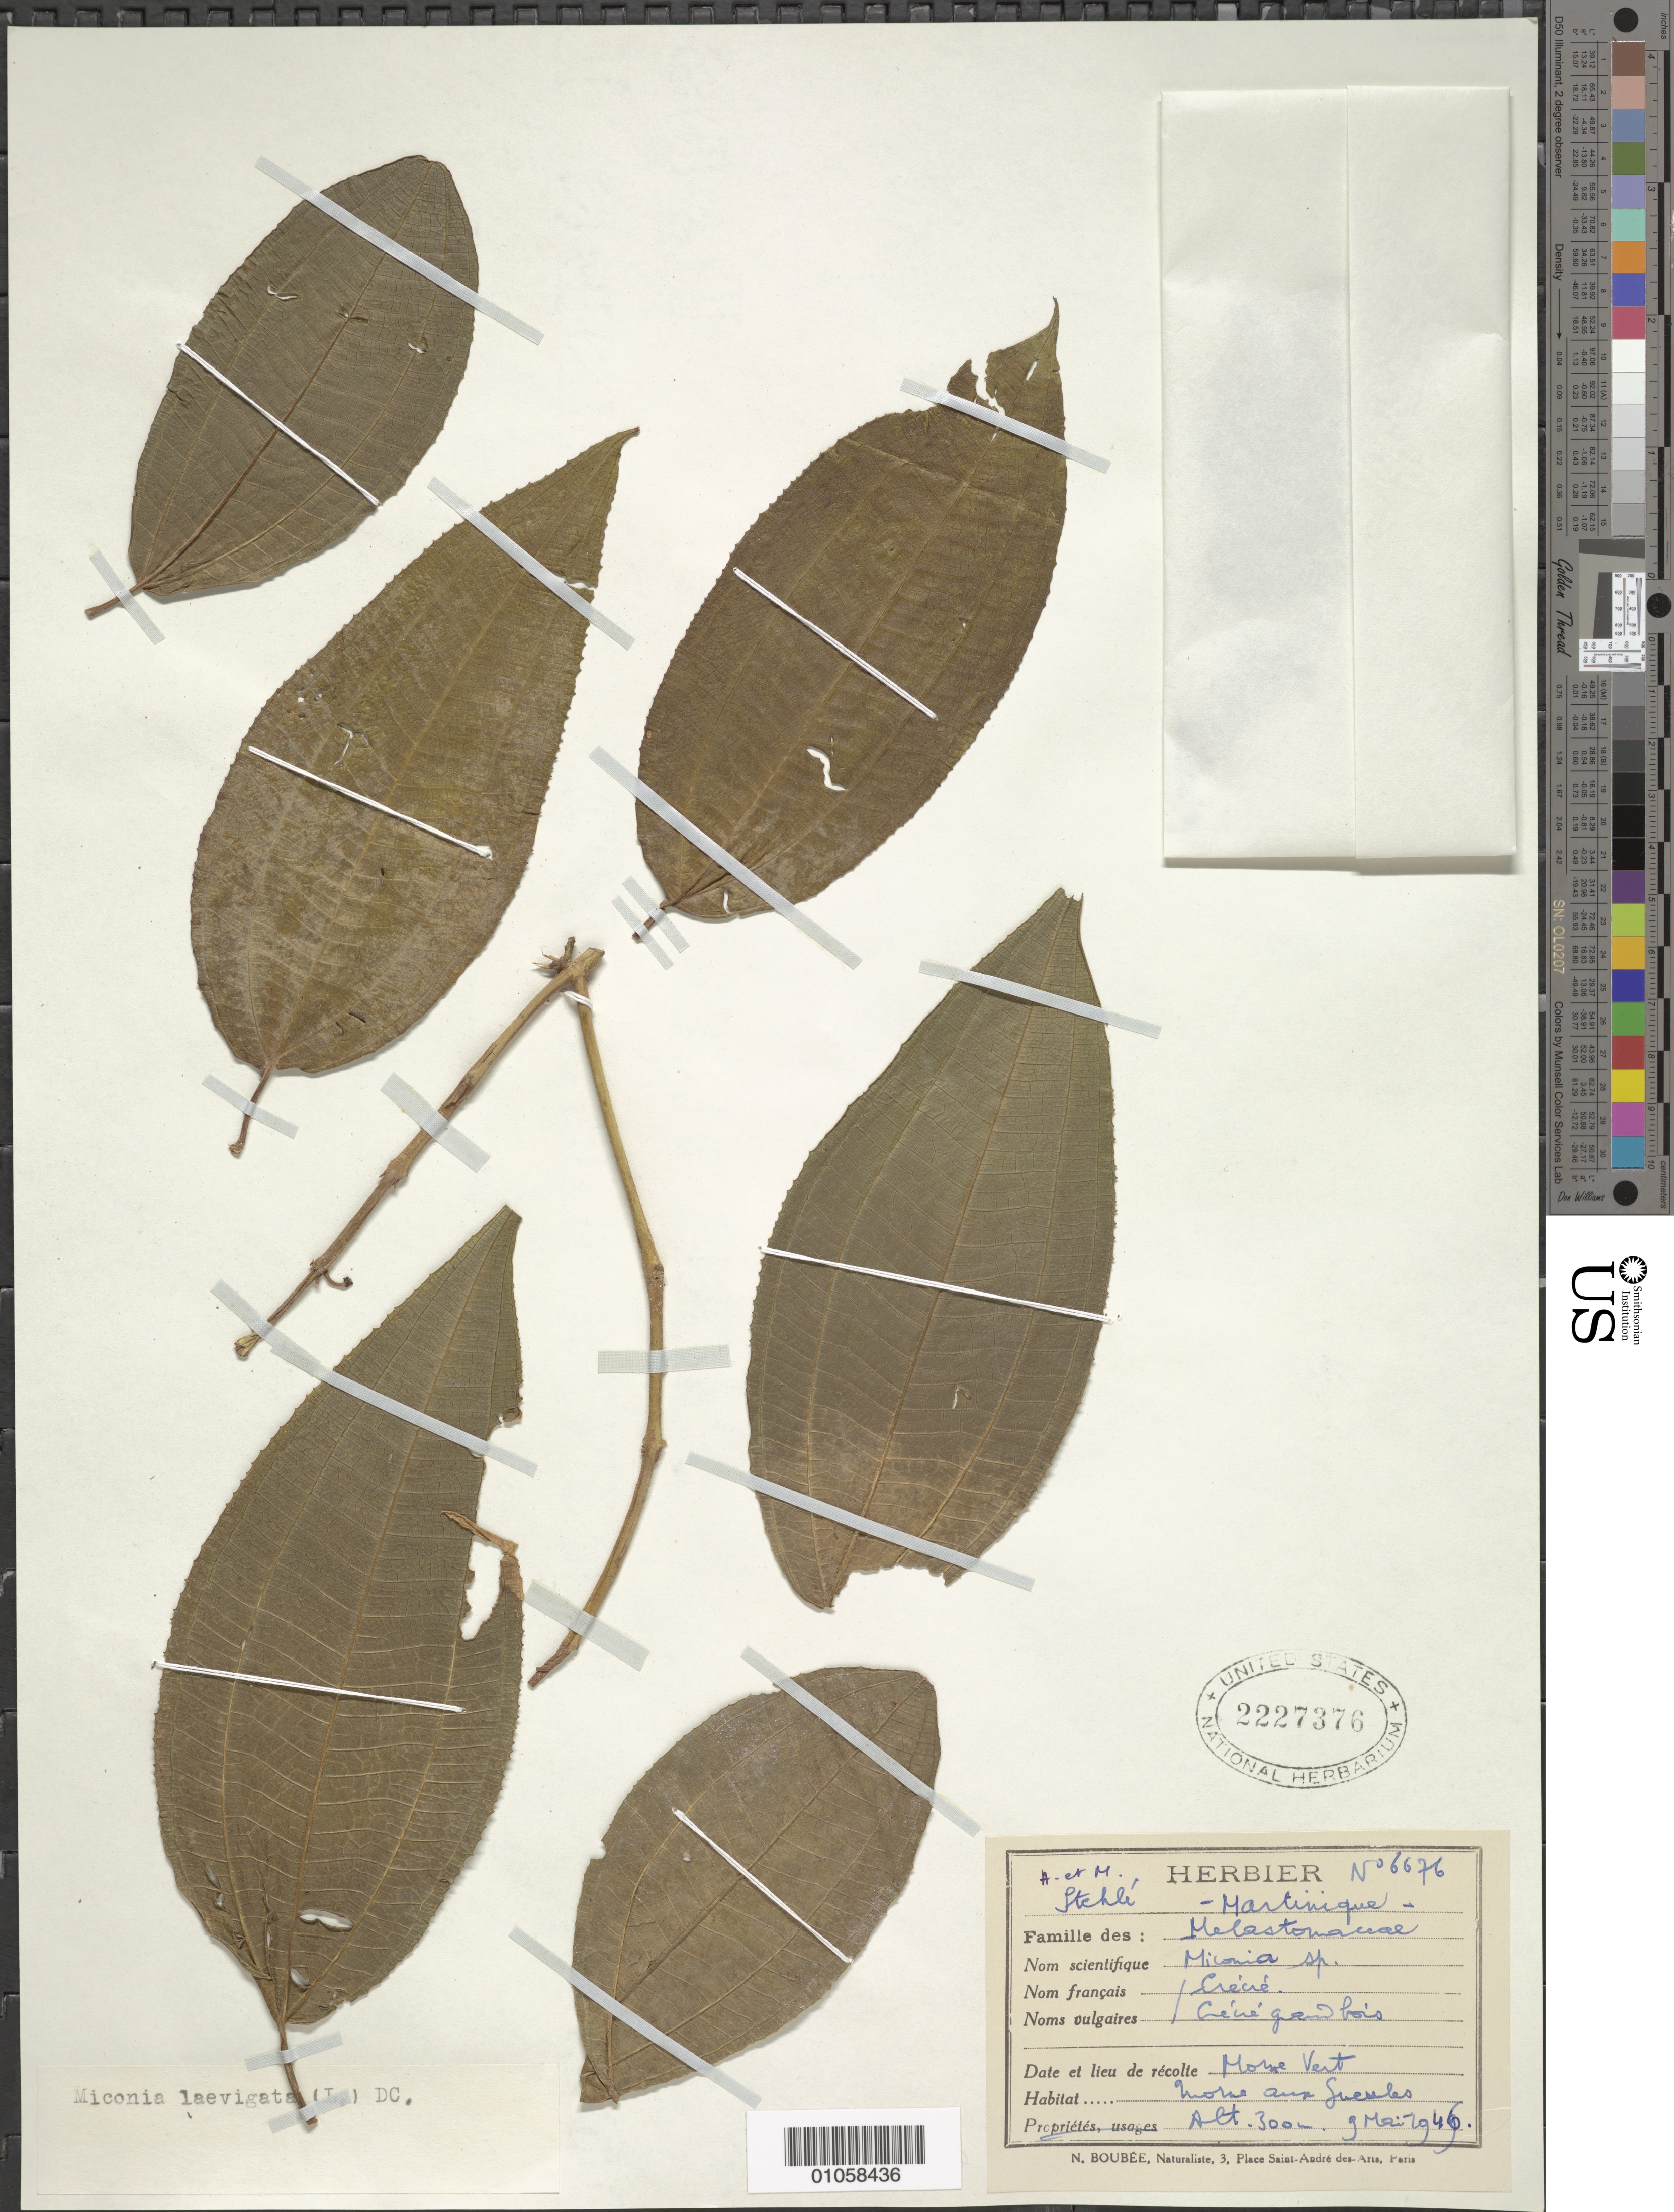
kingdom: Plantae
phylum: Tracheophyta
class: Magnoliopsida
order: Myrtales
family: Melastomataceae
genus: Miconia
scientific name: Miconia laevigata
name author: (L.) D. Don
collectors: H. Stehlé & M. Stehlé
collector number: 6676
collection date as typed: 09 May 1946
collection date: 1946-05-09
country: Martinique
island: Martinique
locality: Morne Vert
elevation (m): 300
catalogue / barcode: US 2227376